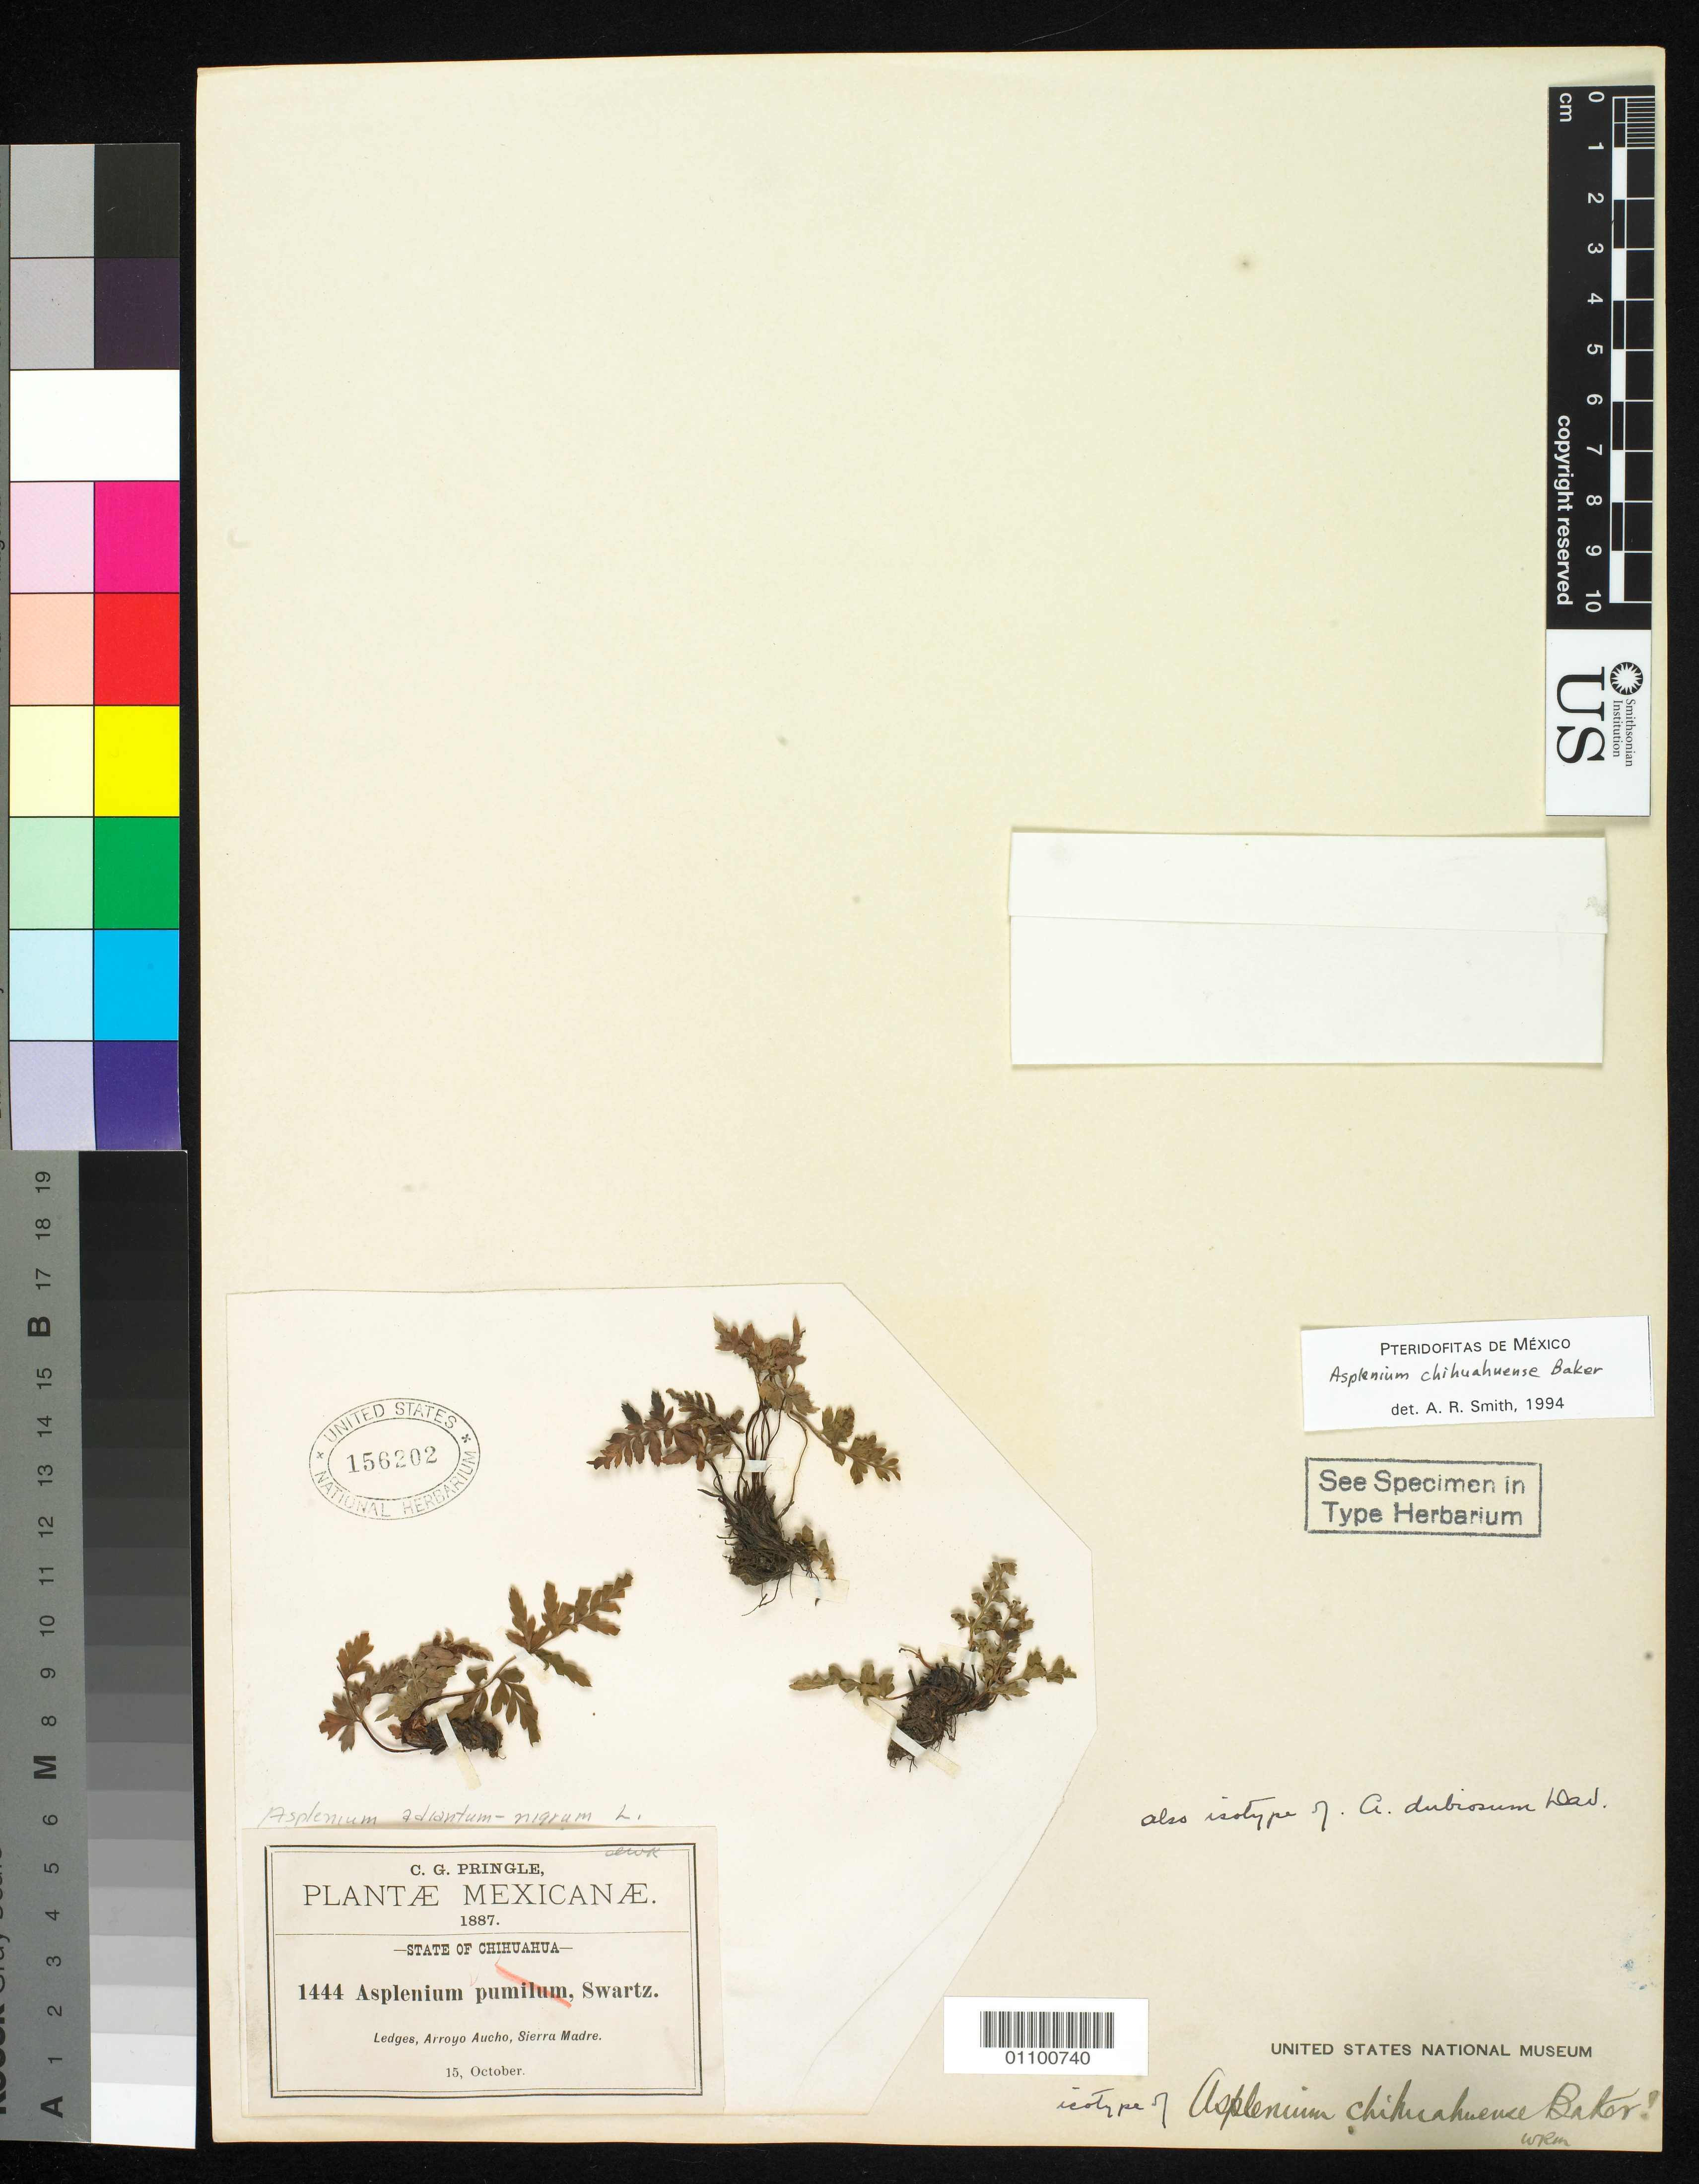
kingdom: Plantae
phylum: Tracheophyta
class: Polypodiopsida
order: Polypodiales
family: Aspleniaceae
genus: Asplenium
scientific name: Asplenium chihuahuense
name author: Baker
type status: Isotype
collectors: C. G. Pringle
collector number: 1444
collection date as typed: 15 Oct 1887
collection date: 1887-10-15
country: Mexico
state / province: Chihuahua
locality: Arroyo Aucho, Sierra Madre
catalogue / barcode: US 156202